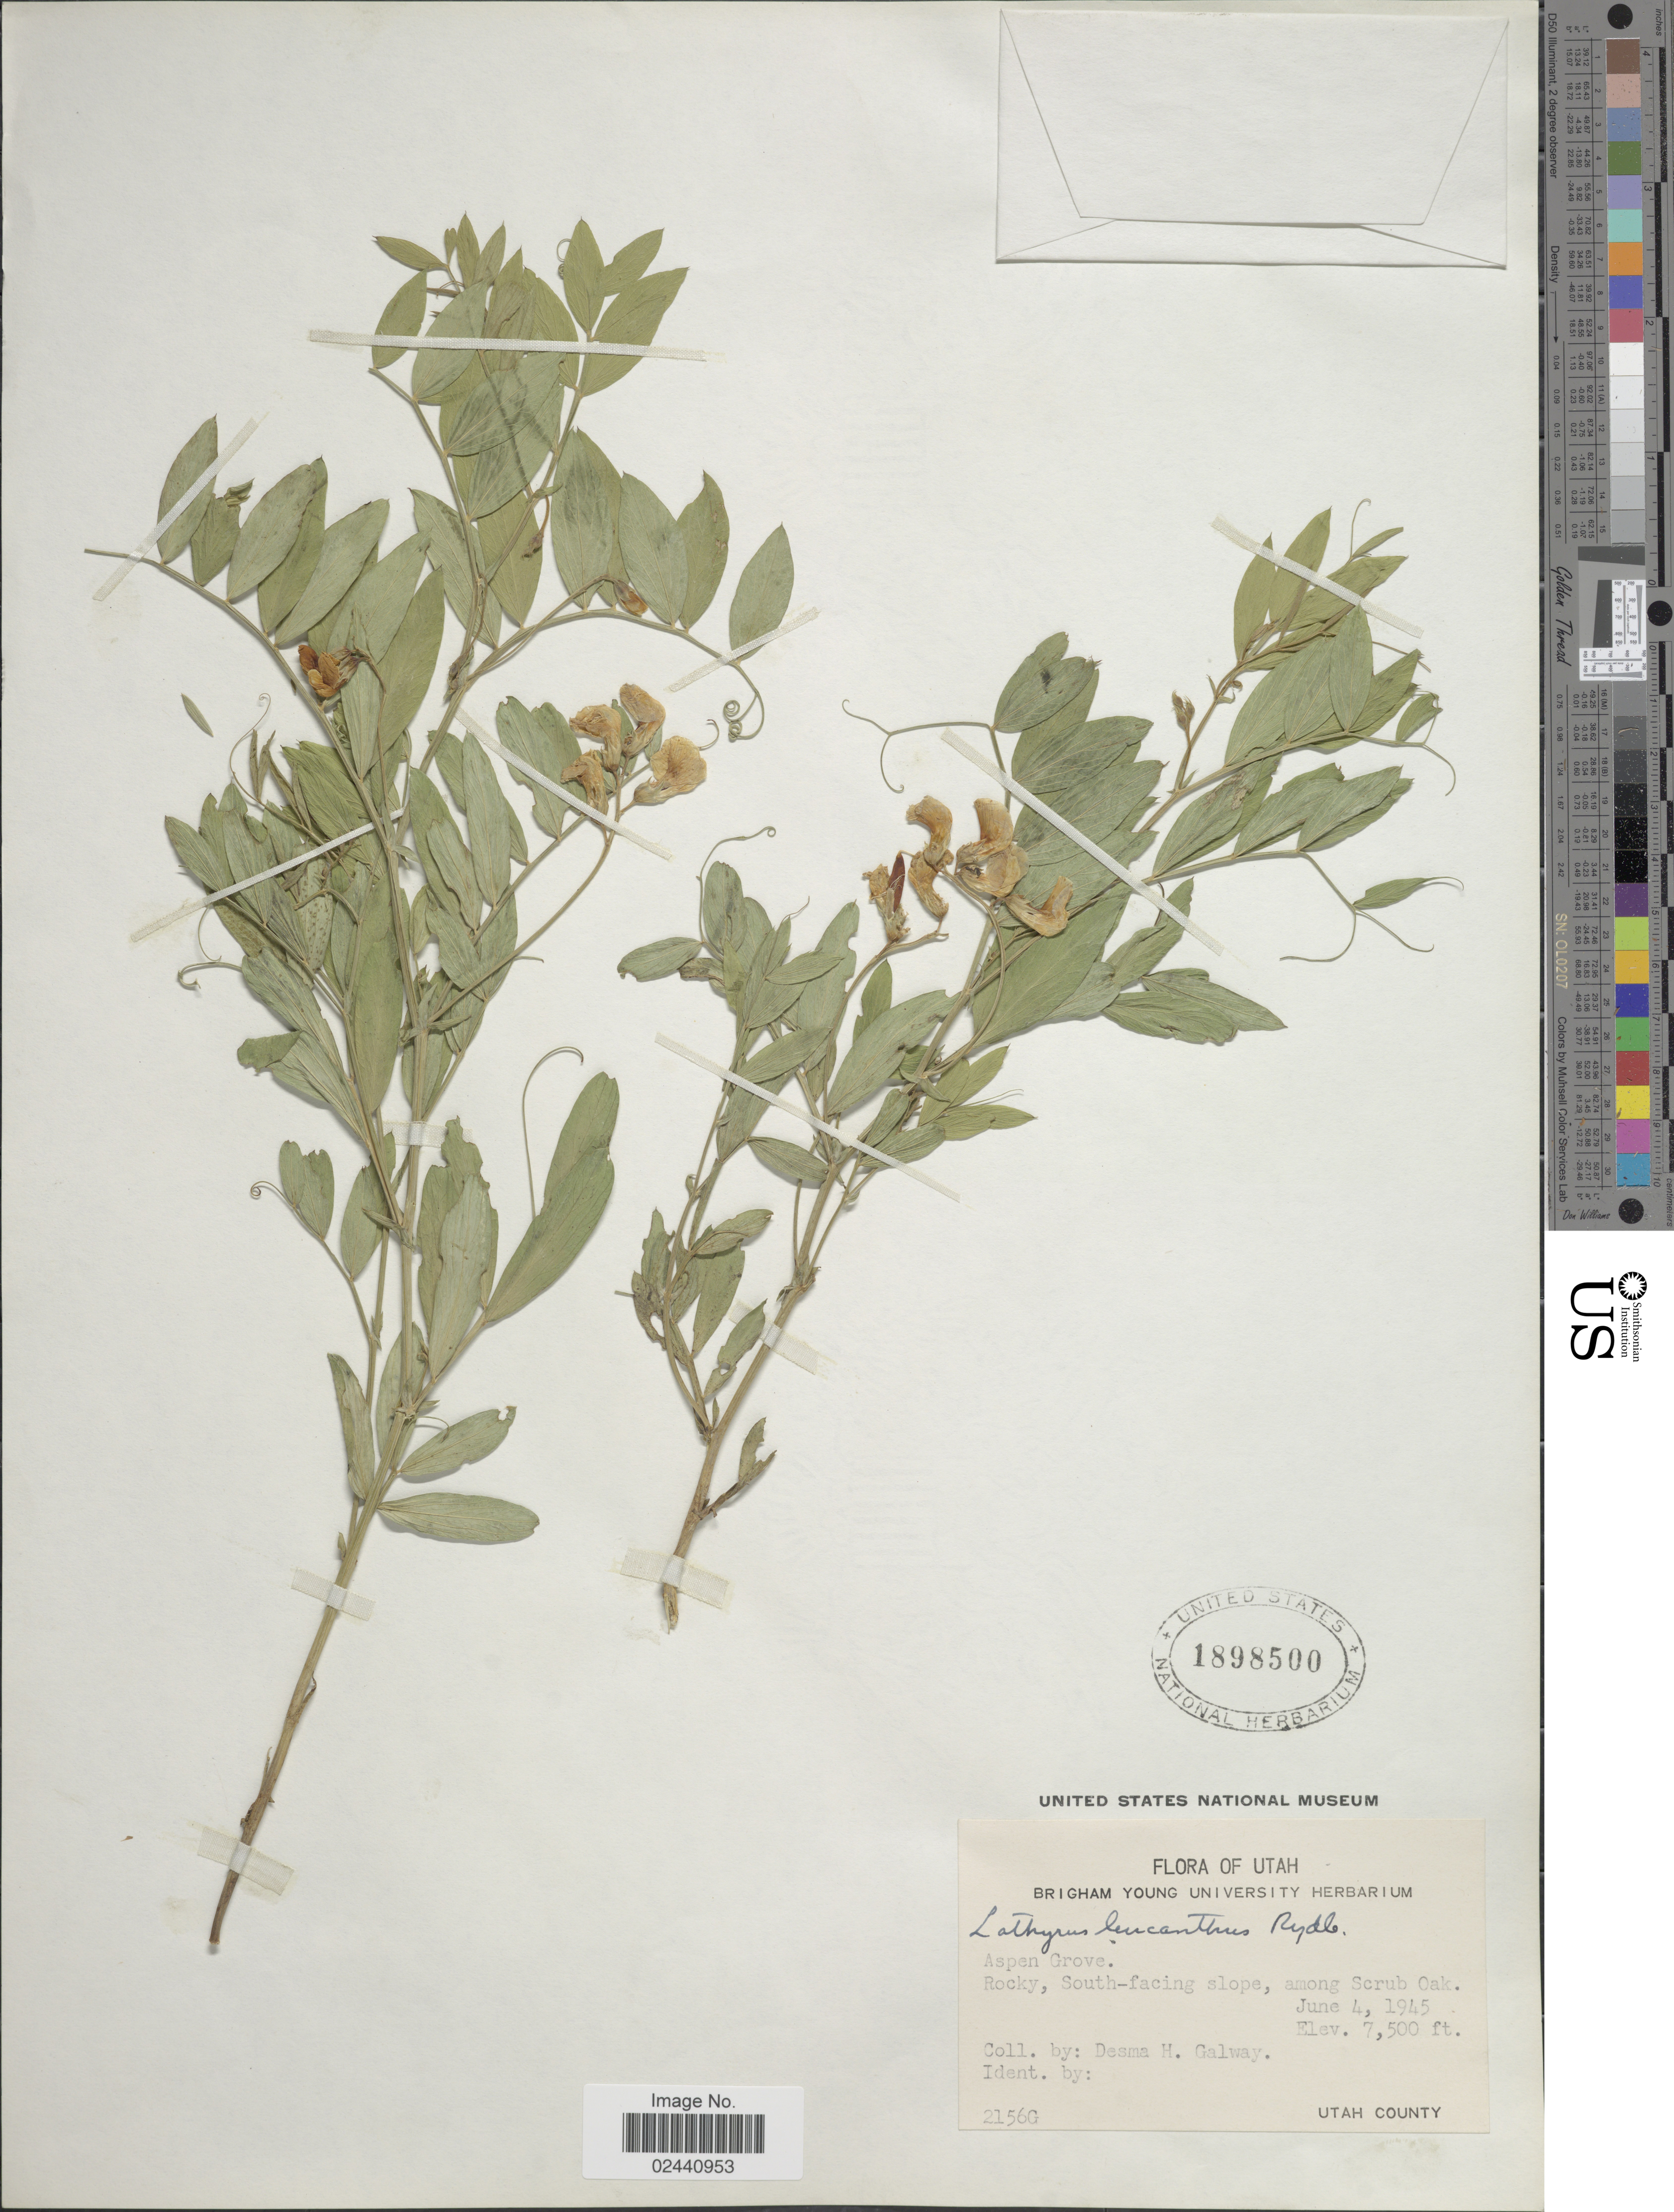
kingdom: Plantae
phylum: Tracheophyta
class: Magnoliopsida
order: Fabales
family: Fabaceae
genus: Lathyrus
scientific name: Lathyrus leucanthus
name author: Rydb.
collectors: D. Galway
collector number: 2156G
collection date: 1945-06-04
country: United States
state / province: Utah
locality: Aspen Grove, Rocky, South - facing slope, among Scrub Oak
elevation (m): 2286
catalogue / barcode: US 1898500